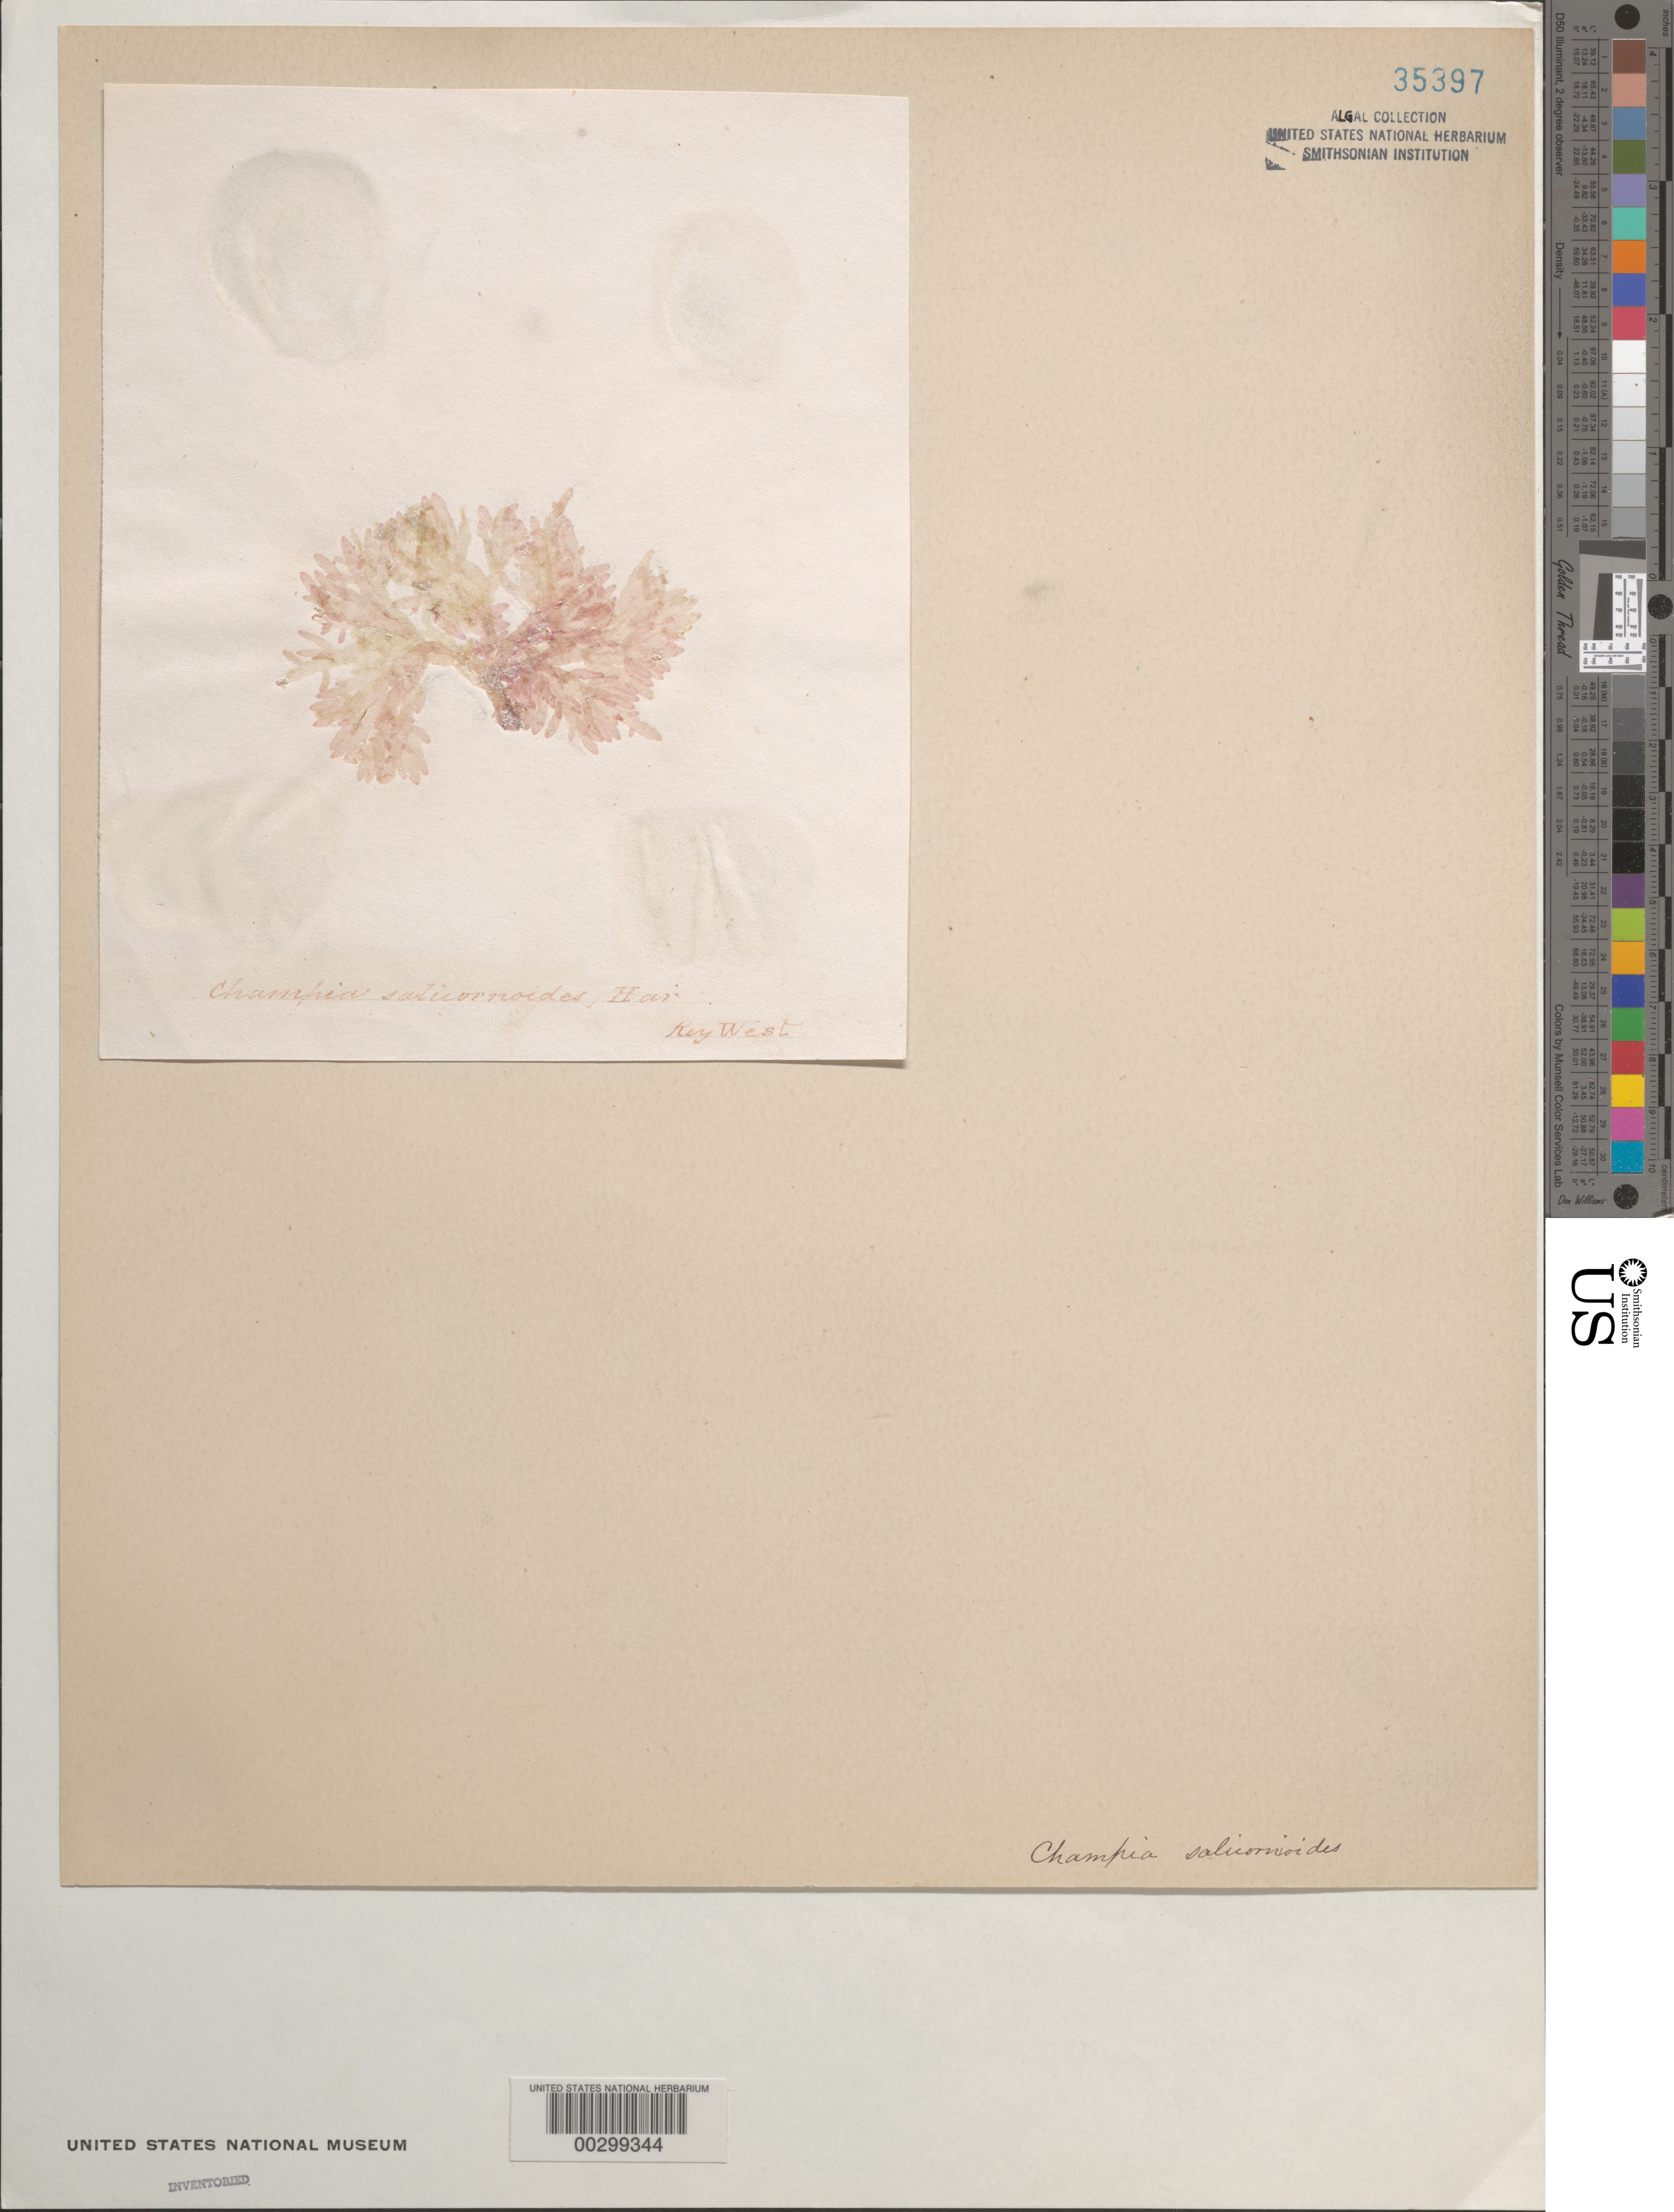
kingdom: Plantae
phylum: Rhodophyta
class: Florideophyceae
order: Rhodymeniales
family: Champiaceae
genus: Champia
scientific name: Champia salicornioides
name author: Harv.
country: United States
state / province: Florida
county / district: Monroe County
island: Key West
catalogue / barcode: US 35397